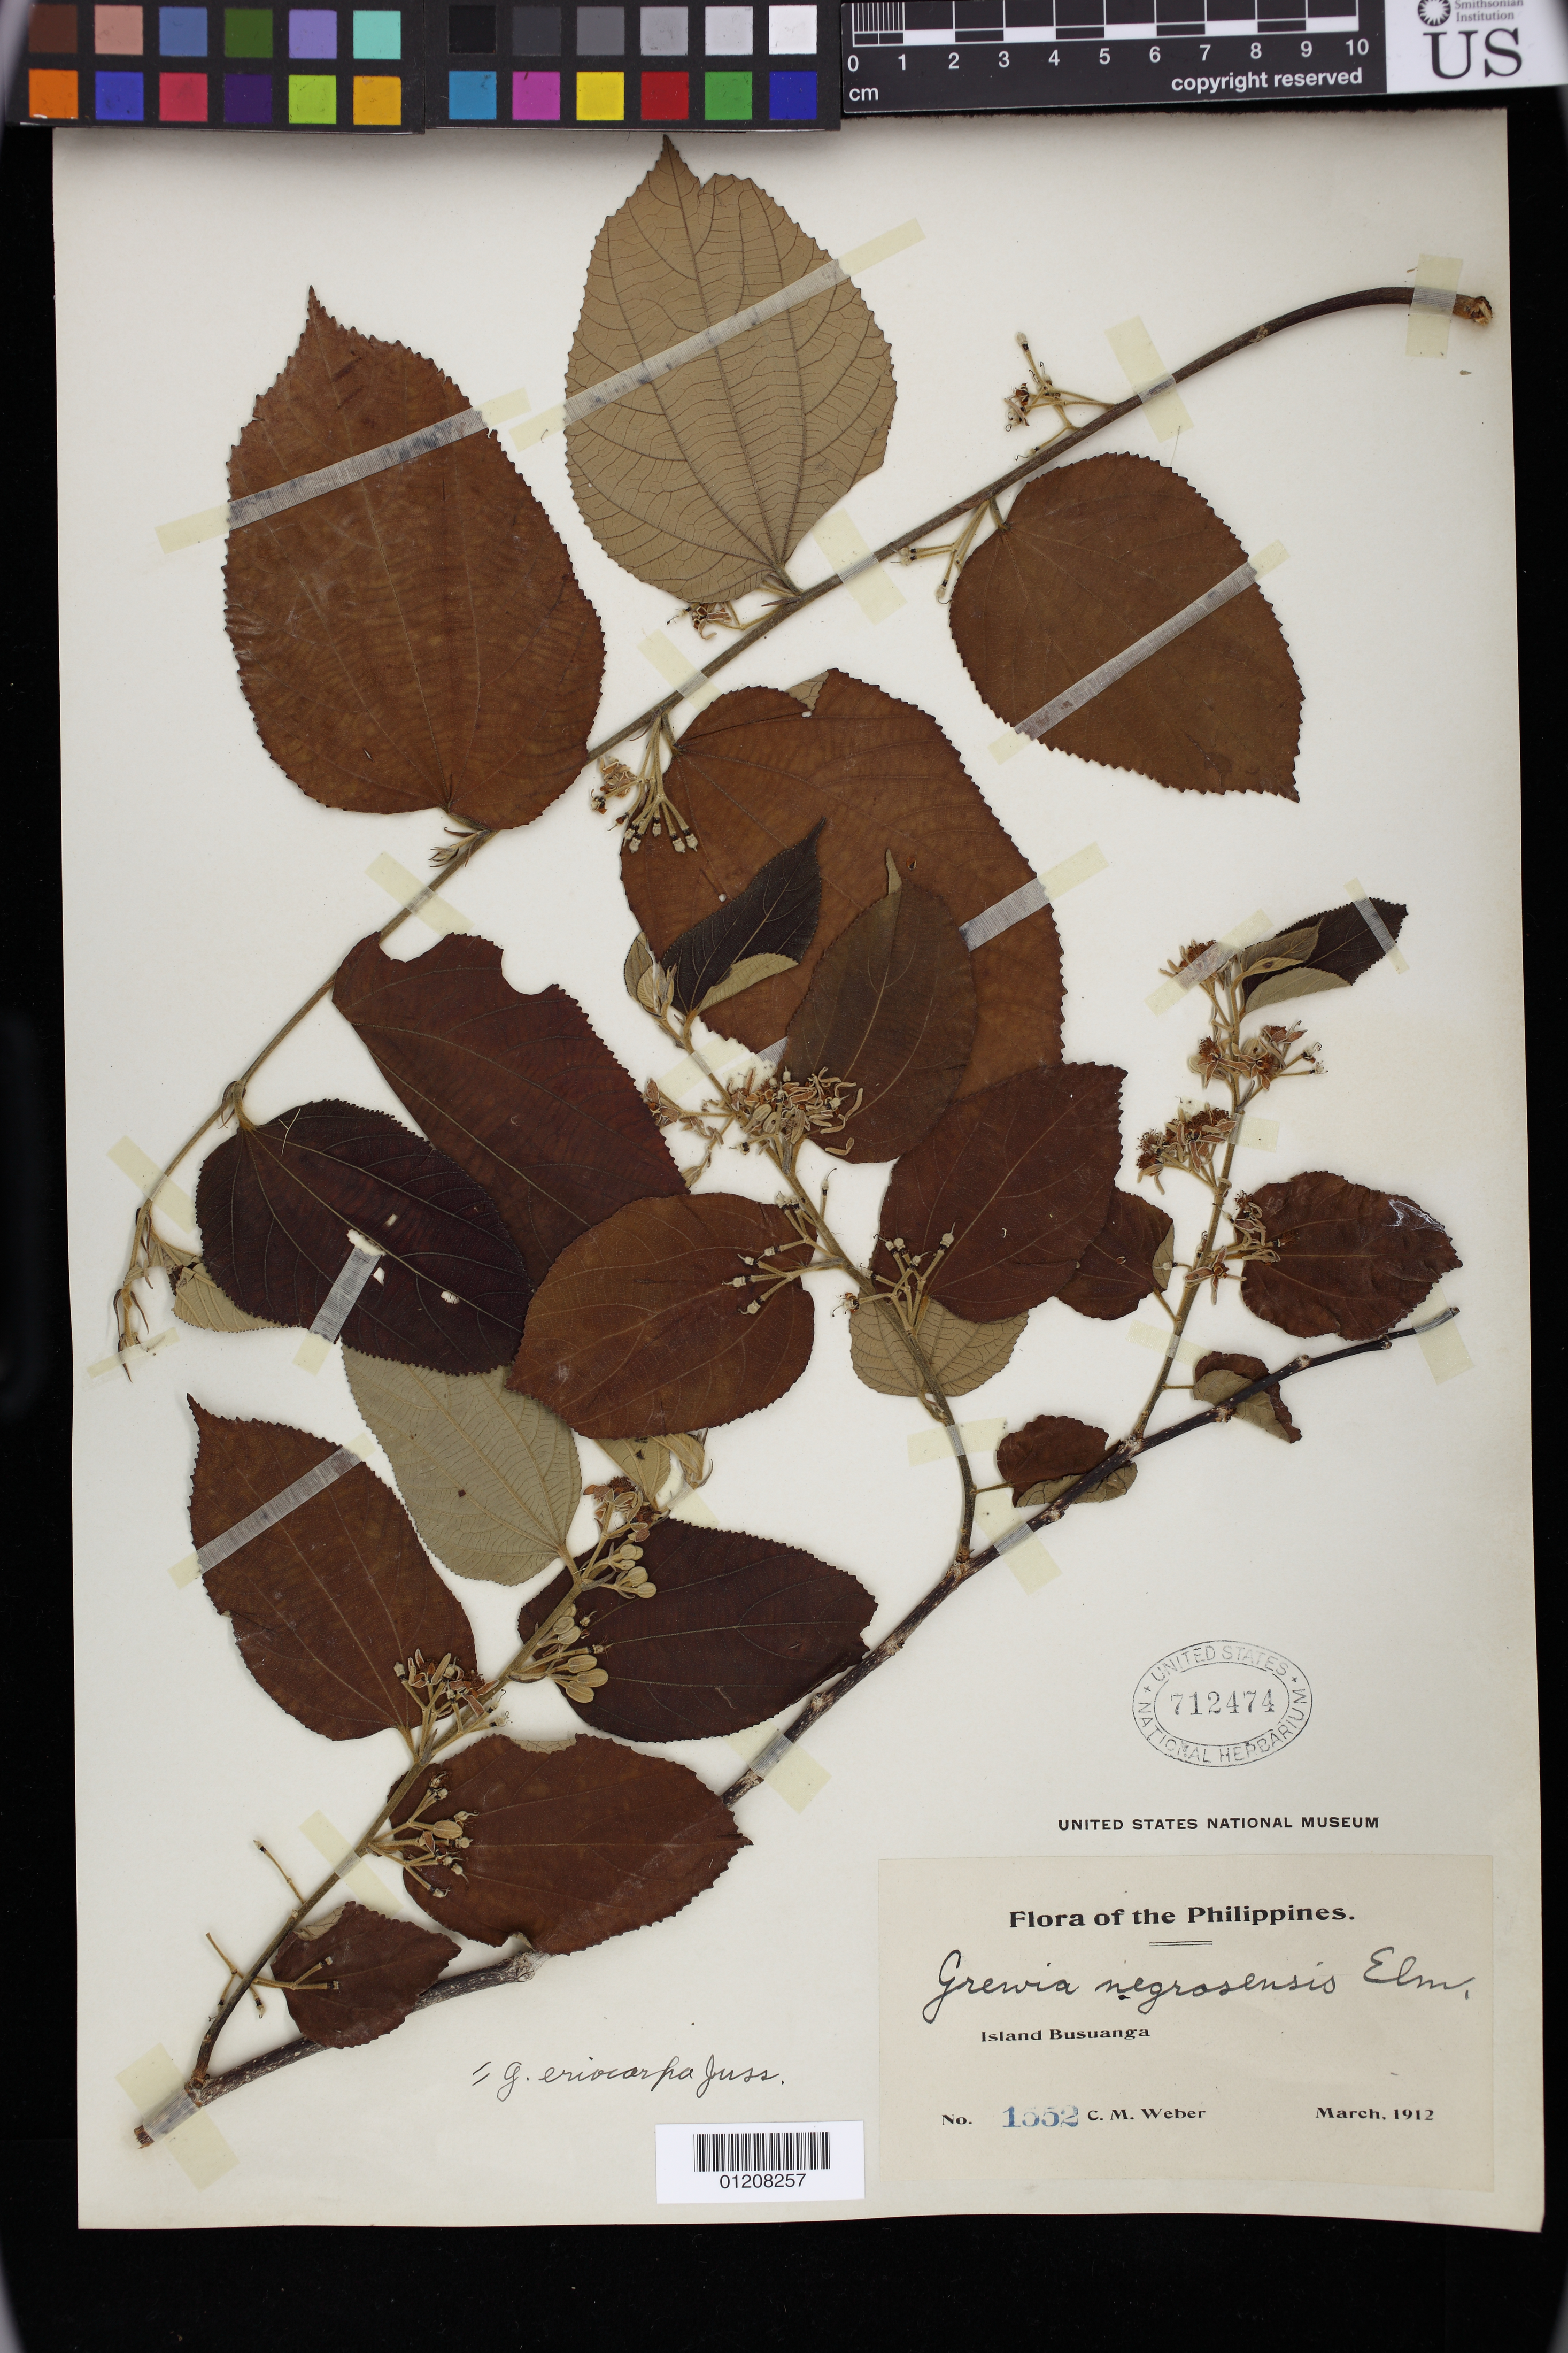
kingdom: Plantae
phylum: Tracheophyta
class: Magnoliopsida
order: Malvales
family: Malvaceae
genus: Grewia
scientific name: Grewia eriocarpa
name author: Juss.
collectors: C. M. Weber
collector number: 1552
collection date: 1912-03-01/1912-03-31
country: Philippines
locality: Island Busuanga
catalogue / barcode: US 712474